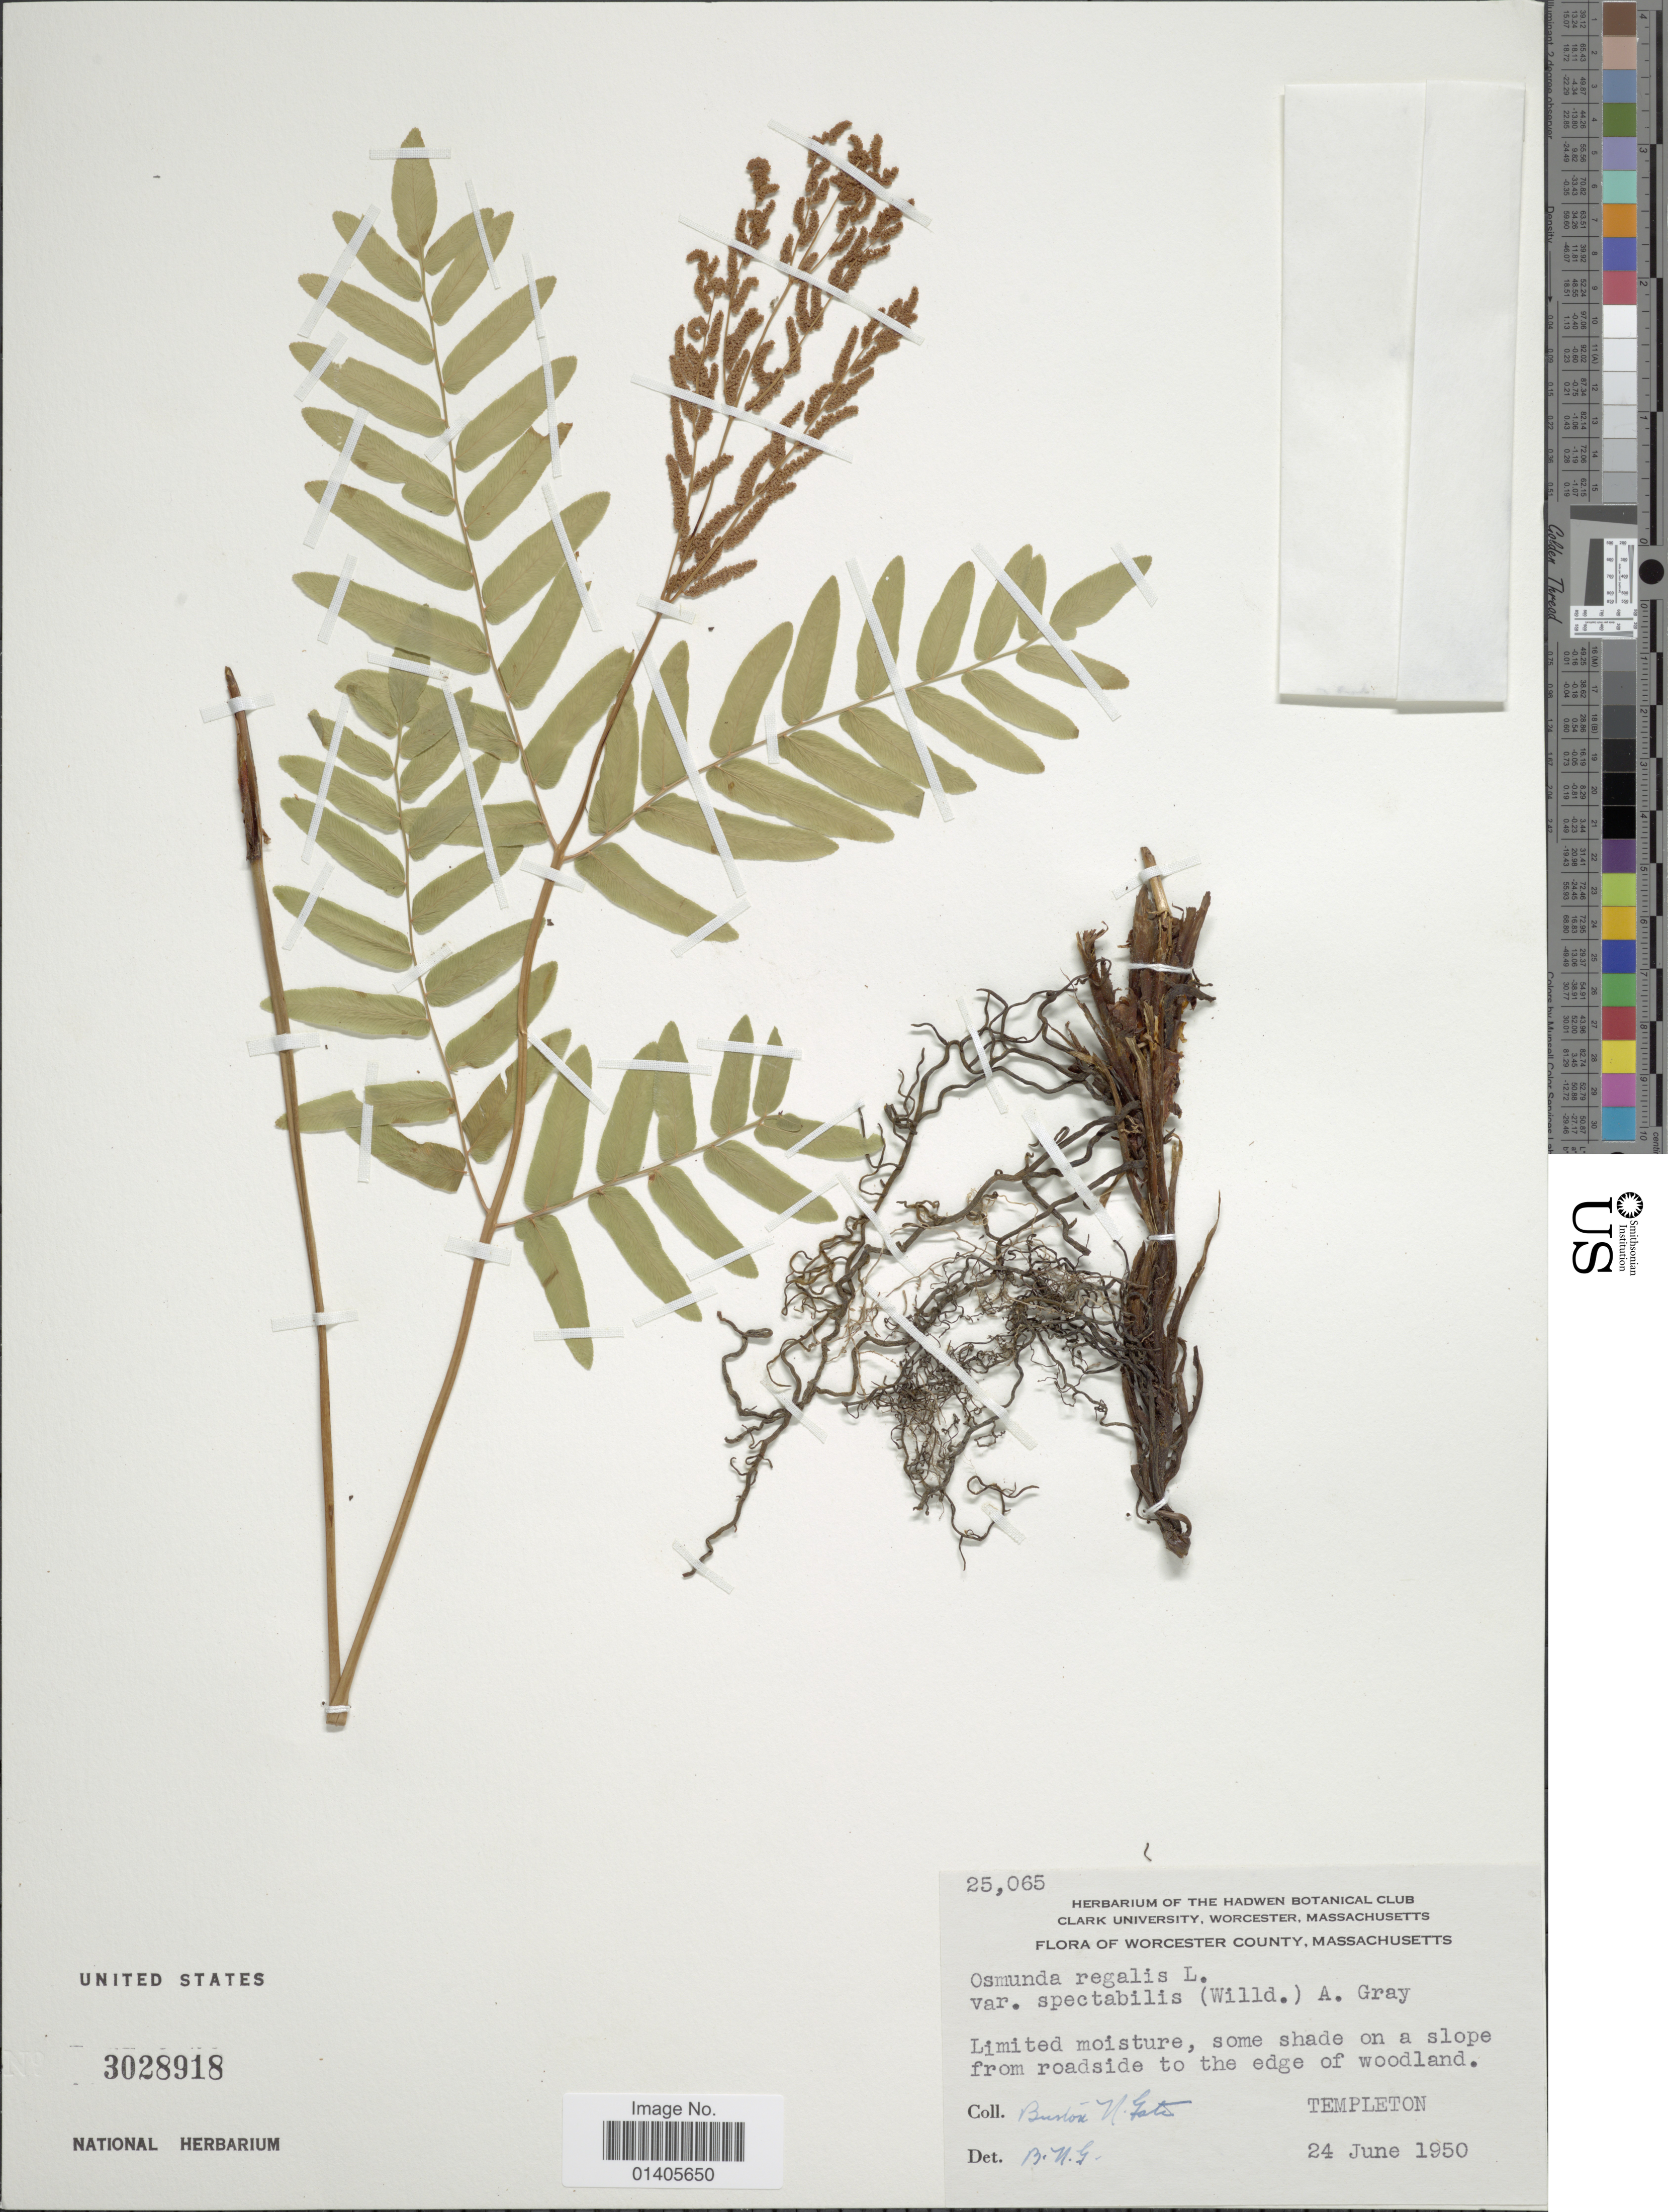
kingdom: Plantae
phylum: Tracheophyta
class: Polypodiopsida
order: Osmundales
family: Osmundaceae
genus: Osmunda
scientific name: Osmunda regalis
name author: L.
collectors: B. N. Gates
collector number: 25065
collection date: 1950-06-24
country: United States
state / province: Massachusetts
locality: Worcester County, some shade on a slope from roadside to the edge of woodland, Templeton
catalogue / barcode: US 3028918